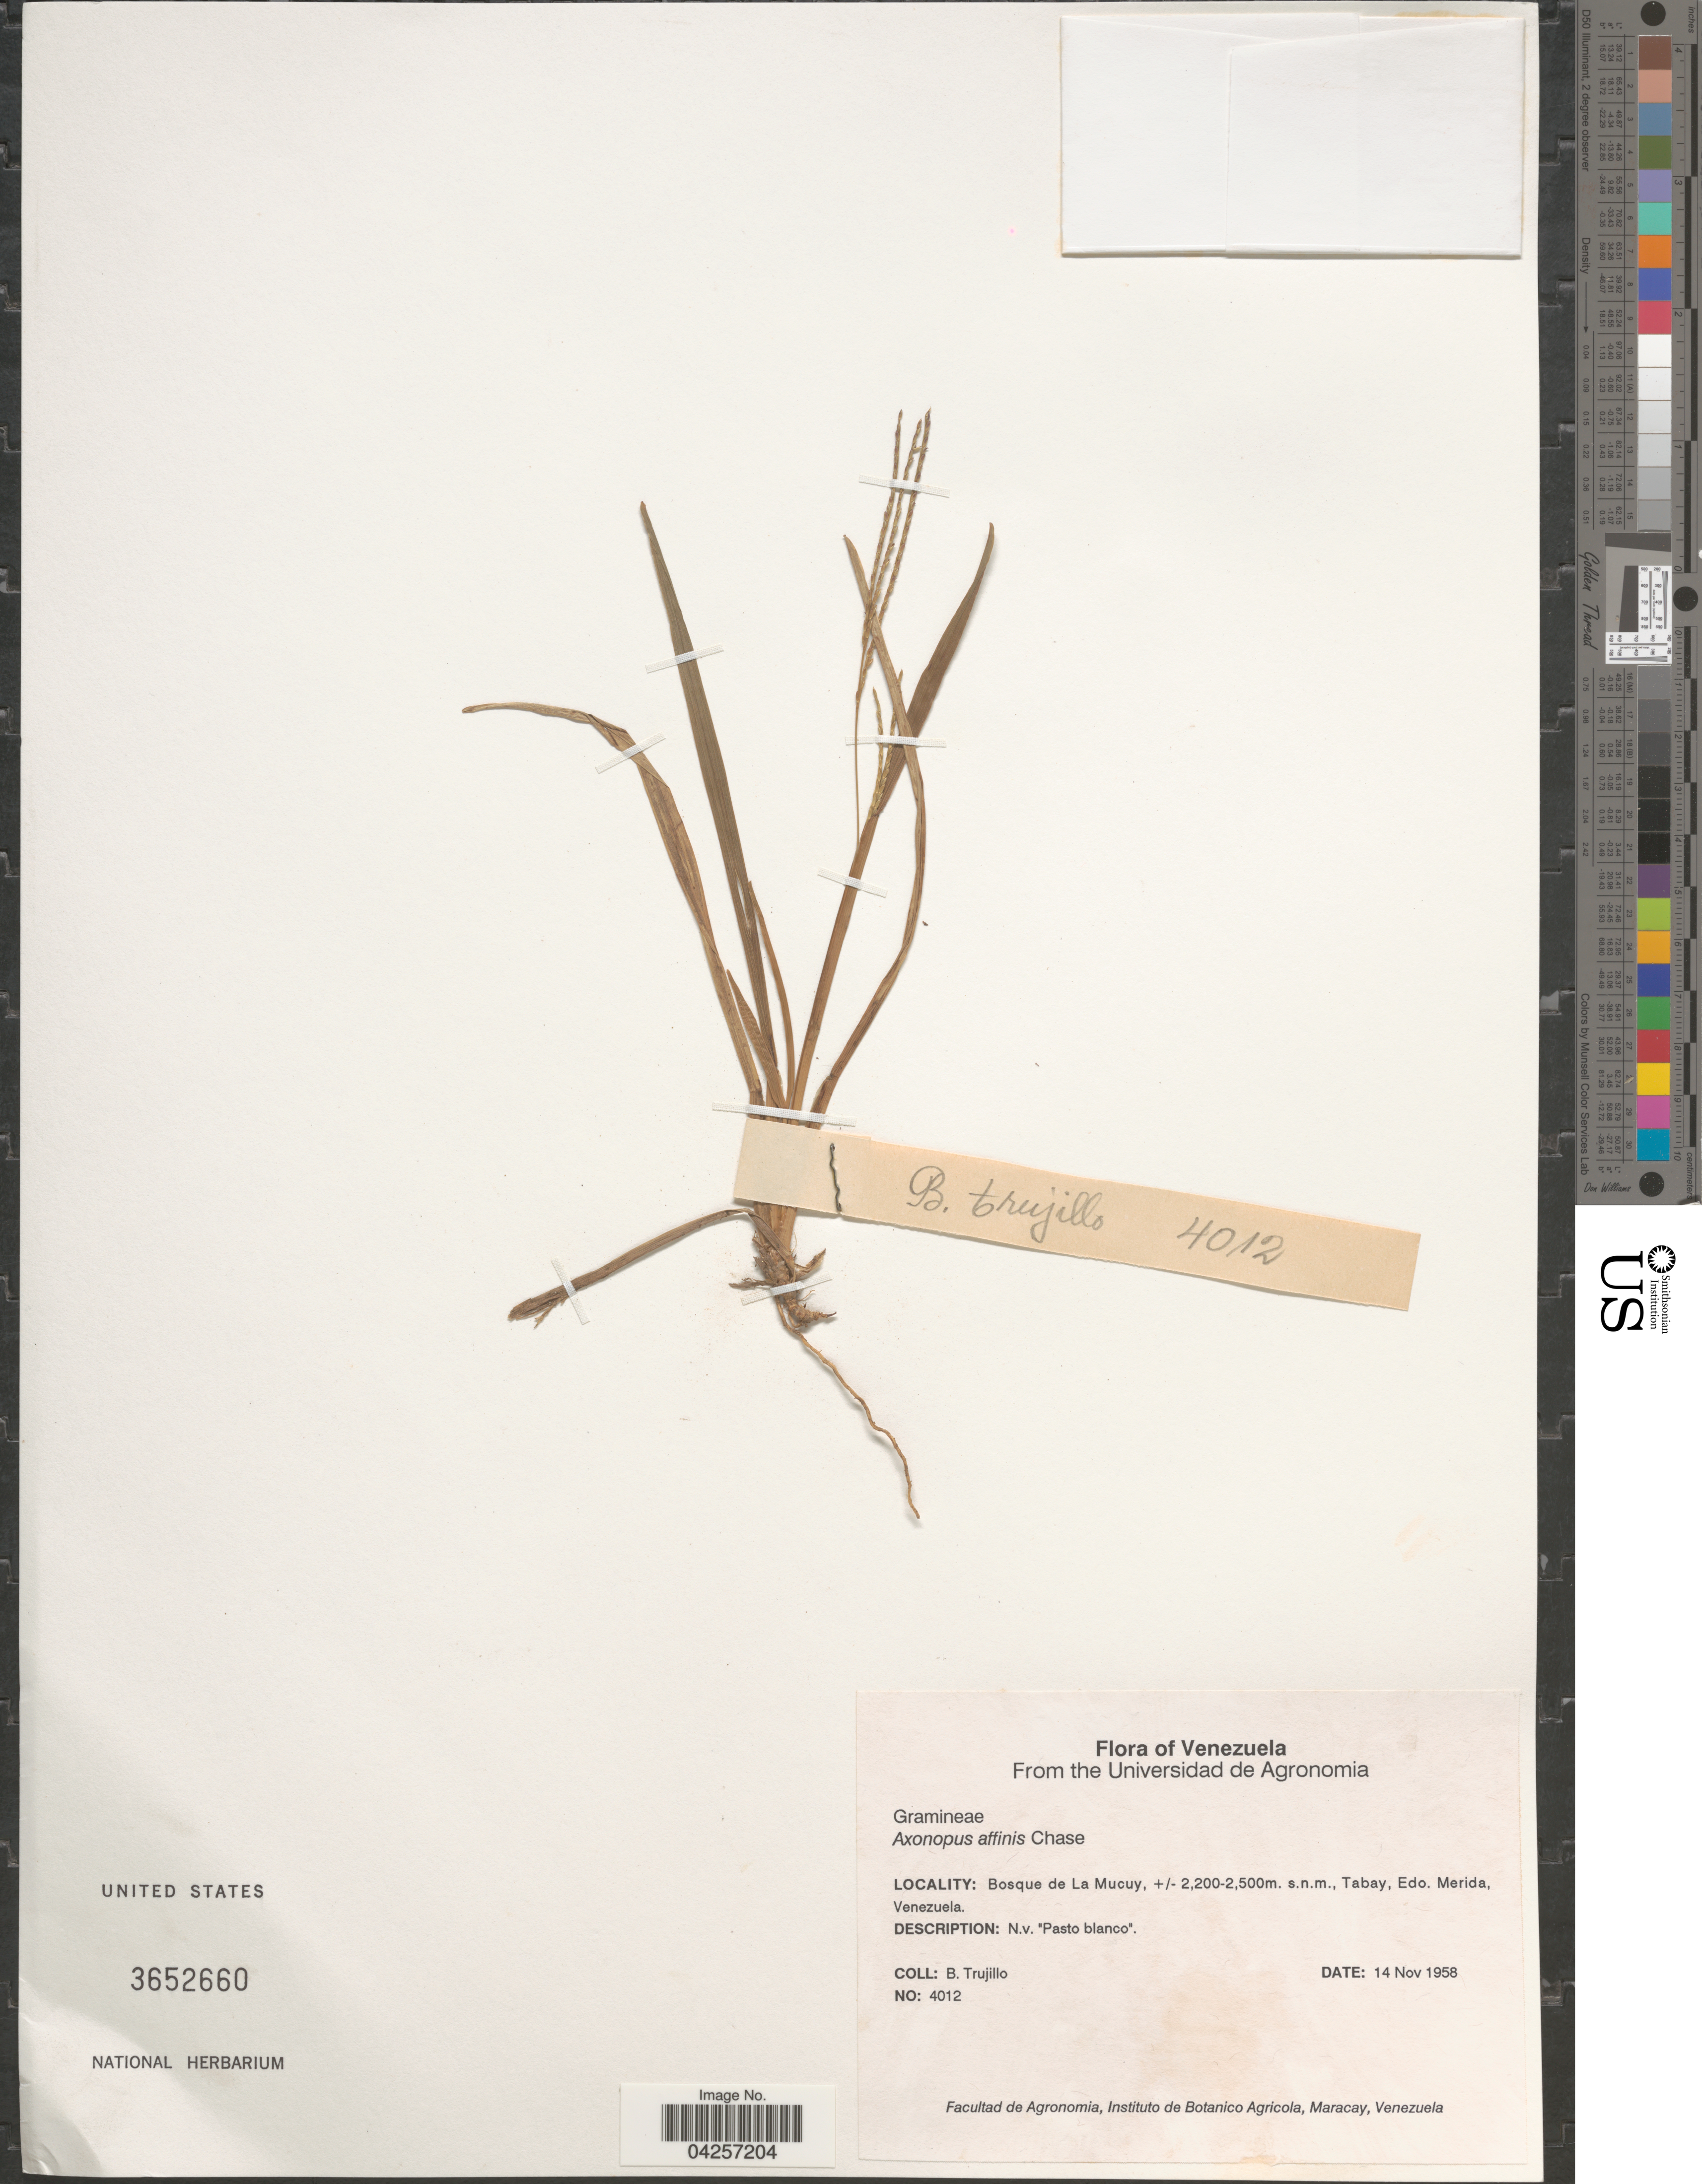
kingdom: Plantae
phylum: Tracheophyta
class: Liliopsida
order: Poales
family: Poaceae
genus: Axonopus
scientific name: Axonopus fissifolius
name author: (Raddi) Kuhlm.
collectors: B. Trujillo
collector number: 4012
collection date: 1958-11-14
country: Venezuela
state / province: Merida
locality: Bosque de La Mucuy, Tabay.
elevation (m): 2200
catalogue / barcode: US 3652660